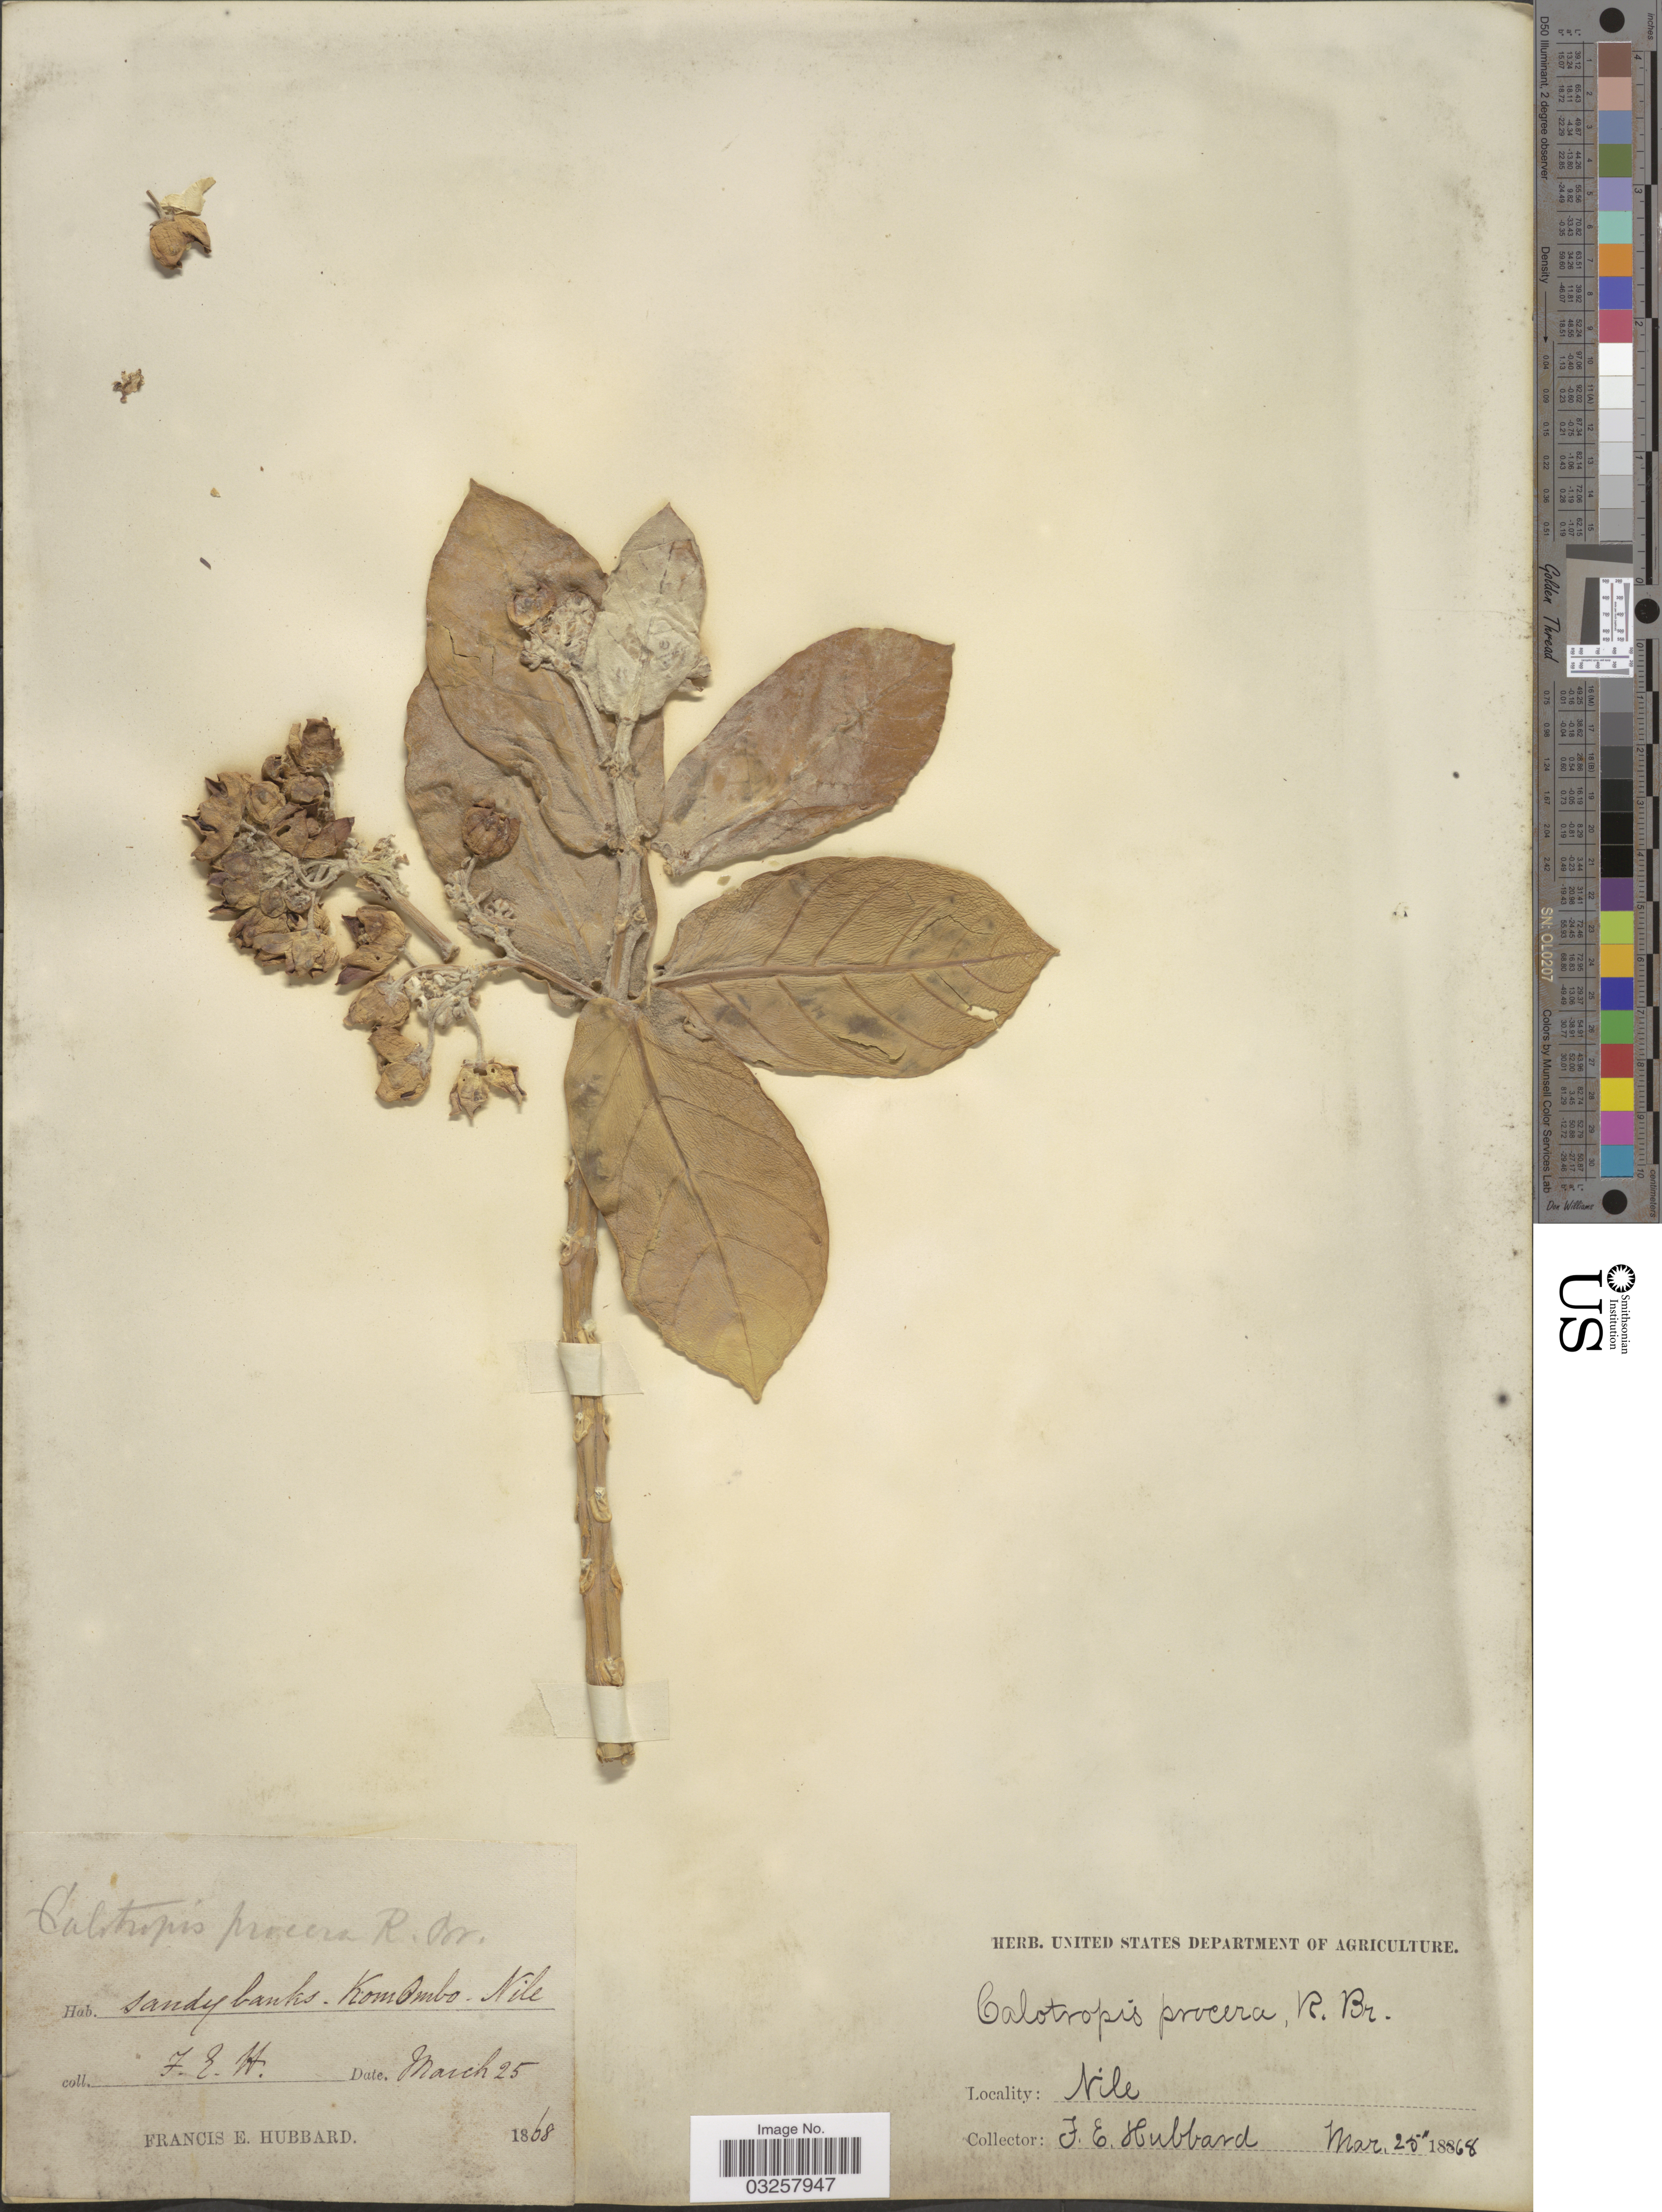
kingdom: Plantae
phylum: Tracheophyta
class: Magnoliopsida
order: Gentianales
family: Apocynaceae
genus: Calotropis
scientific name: Calotropis procera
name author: (Aiton) W.T. Aiton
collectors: F. E. Hubbard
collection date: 1868-03-25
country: South Sudan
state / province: Upper Nile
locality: Kom Ombo. Nile.